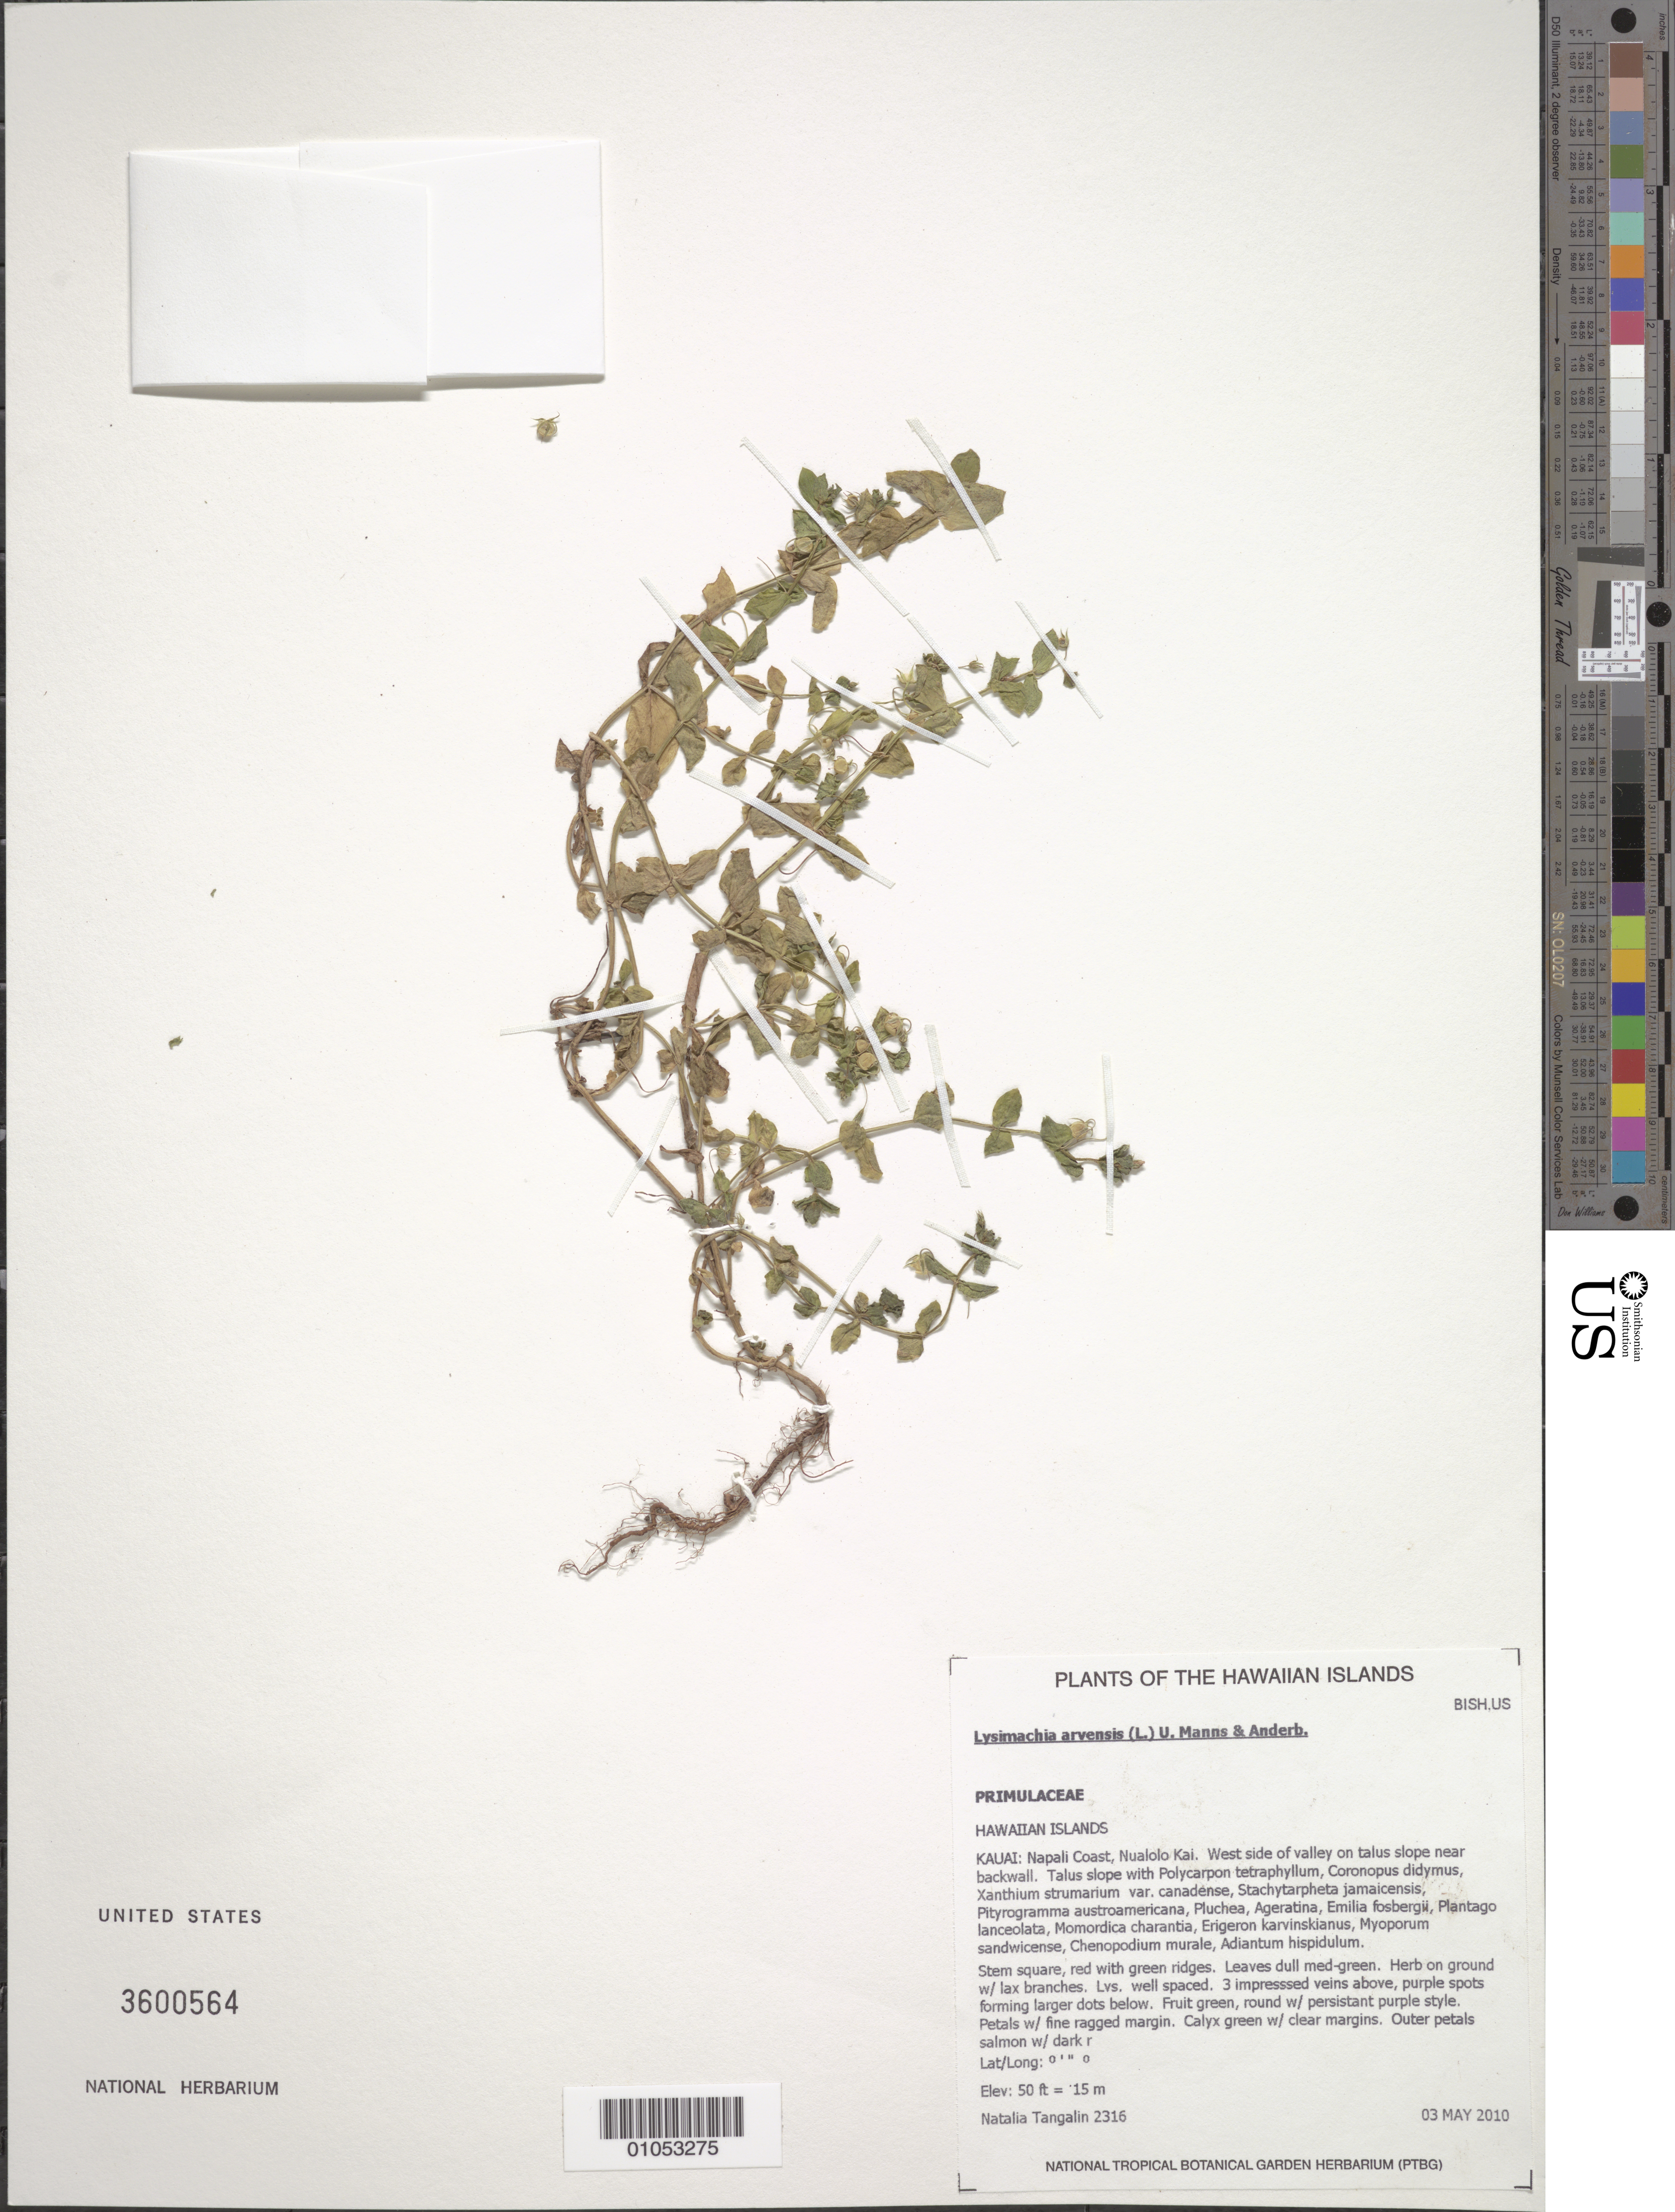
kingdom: Plantae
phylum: Tracheophyta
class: Magnoliopsida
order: Ericales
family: Primulaceae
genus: Lysimachia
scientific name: Lysimachia arvensis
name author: (L.) U. Manns & Anderb.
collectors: N. Tangalin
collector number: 2316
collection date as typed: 3 May 2010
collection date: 2010-05-03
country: United States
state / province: Hawaii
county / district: Kauai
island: Kaua'i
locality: Napali Coast, Nualolo Kai. West side of valley on talus slope near backwall.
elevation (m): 15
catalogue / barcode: US 3600564